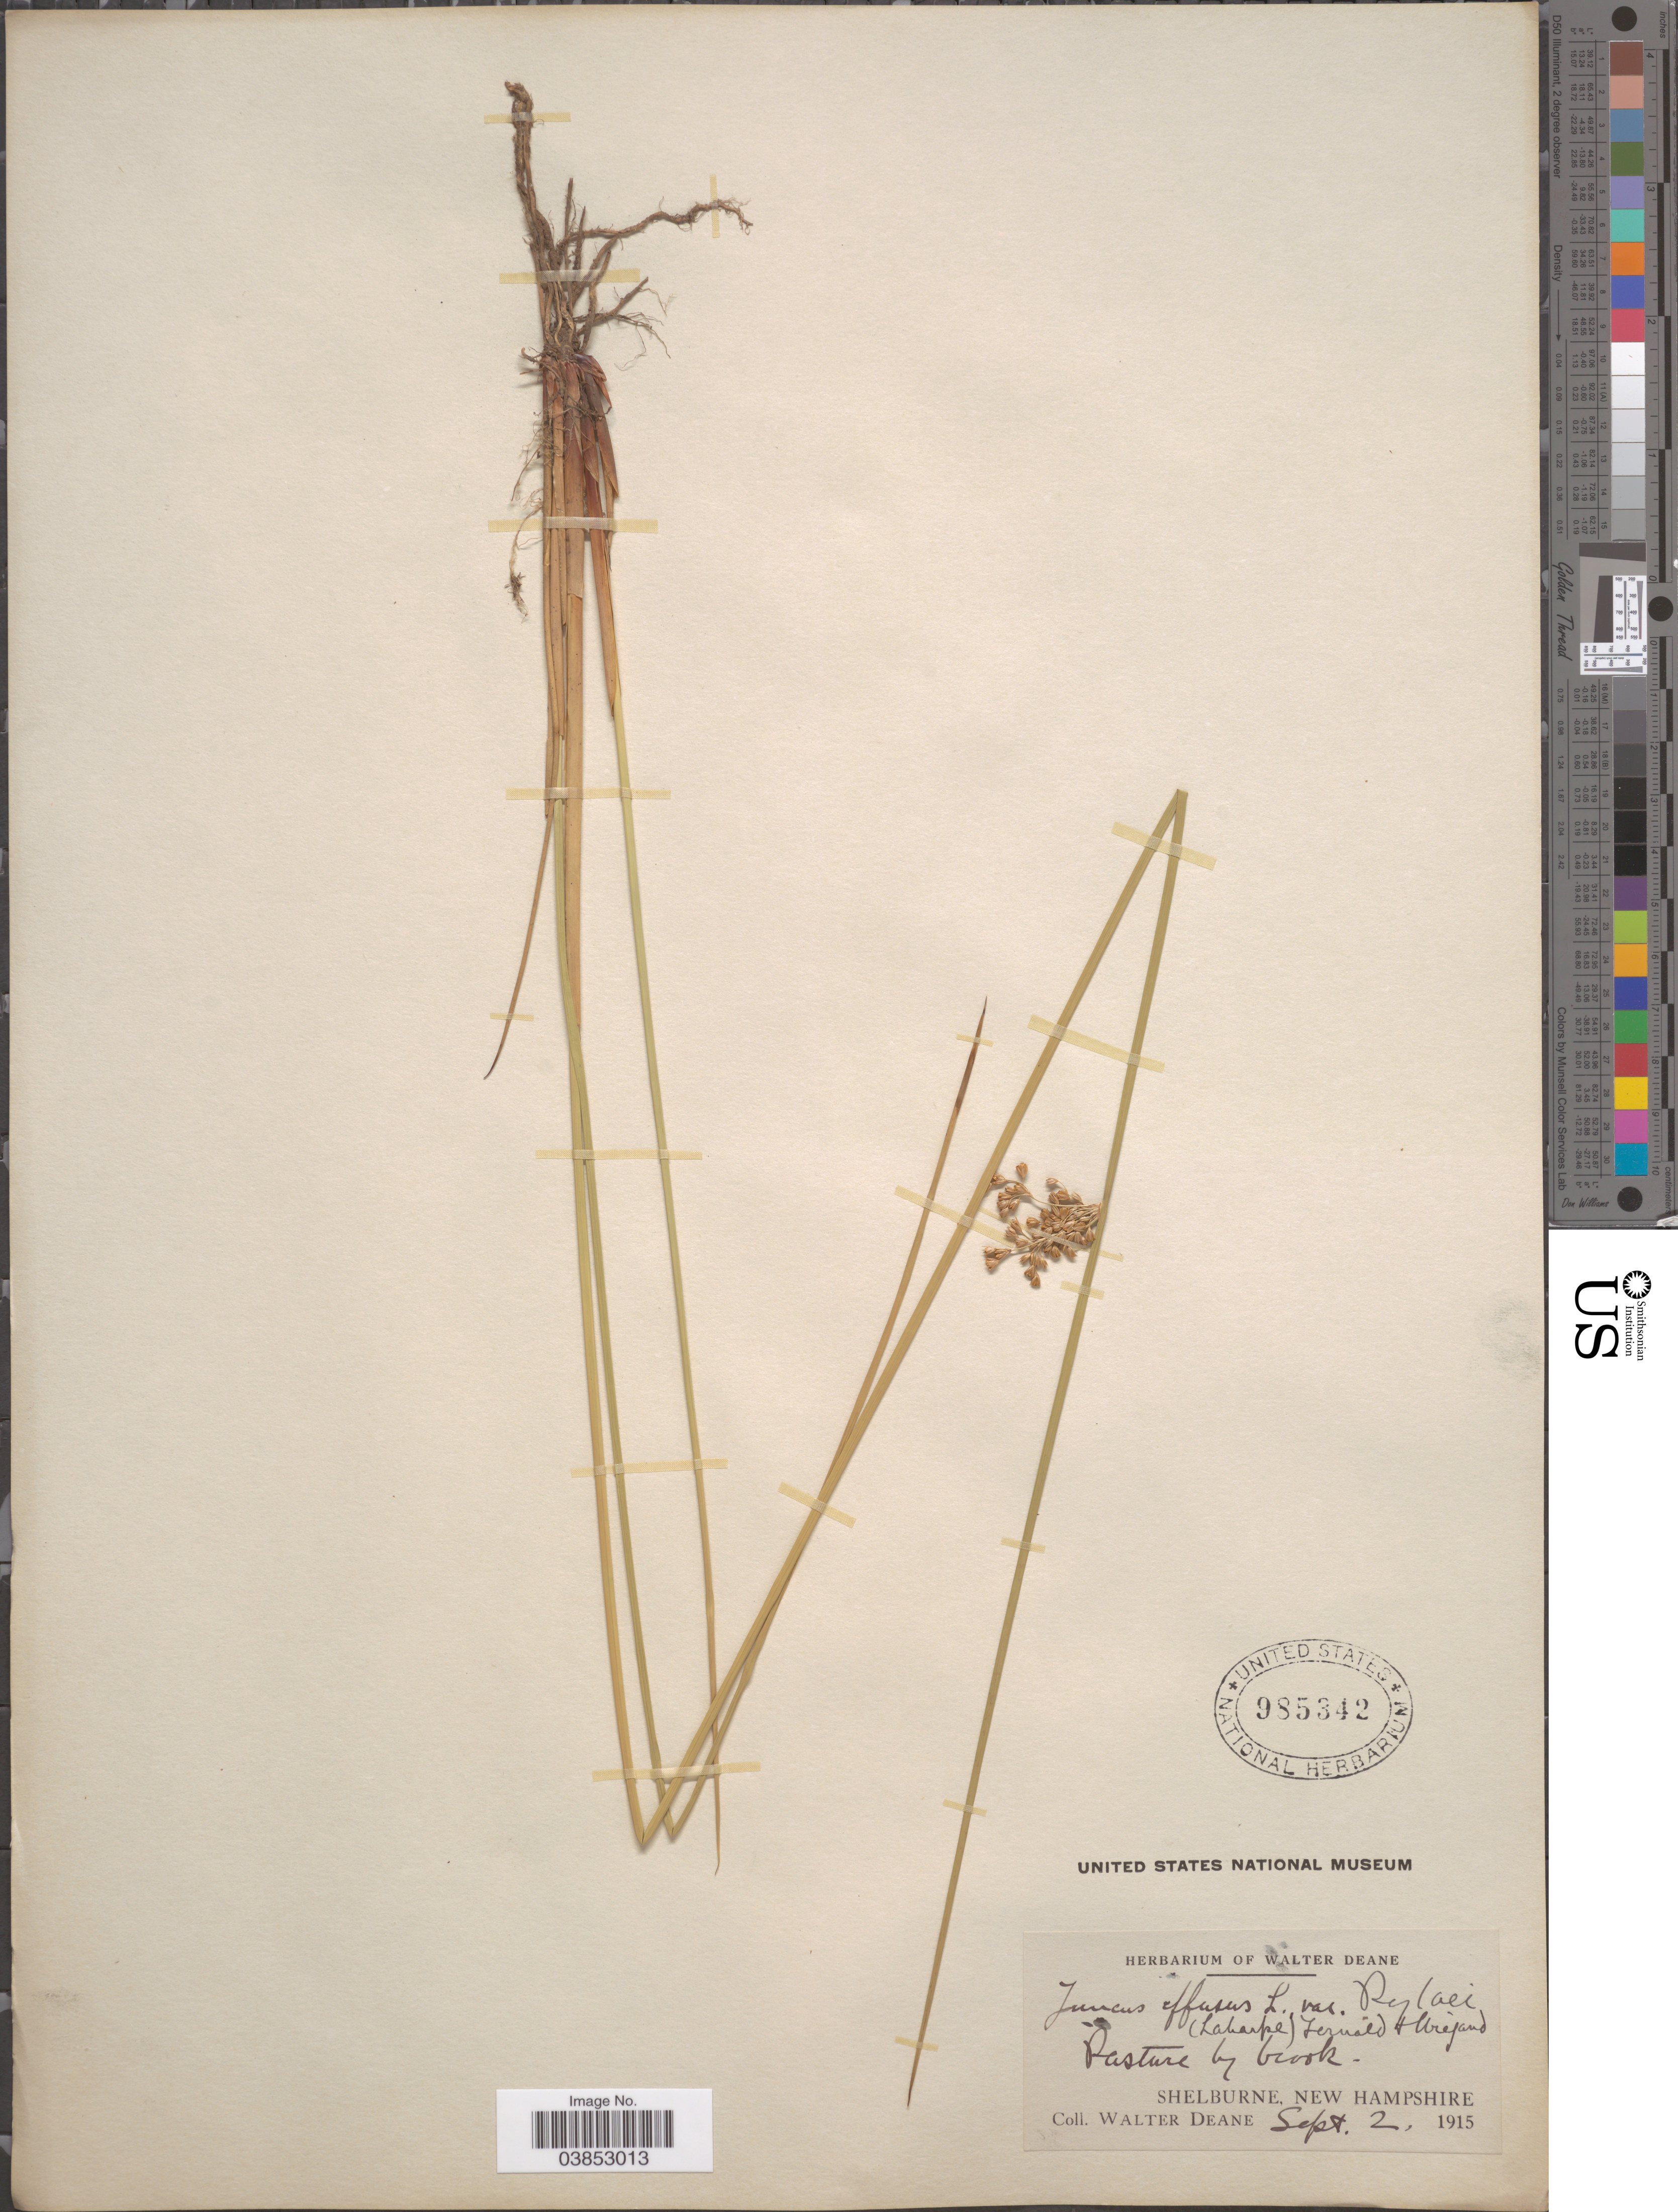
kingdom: Plantae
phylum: Tracheophyta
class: Liliopsida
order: Poales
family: Juncaceae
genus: Juncus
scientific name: Juncus effusus var. pylaei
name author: (Laharpe) Fernald & Wiegand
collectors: W. Deane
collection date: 1915-09-02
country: United States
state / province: New Hampshire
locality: Pasture by brook. Shelburne.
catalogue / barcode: US 985342